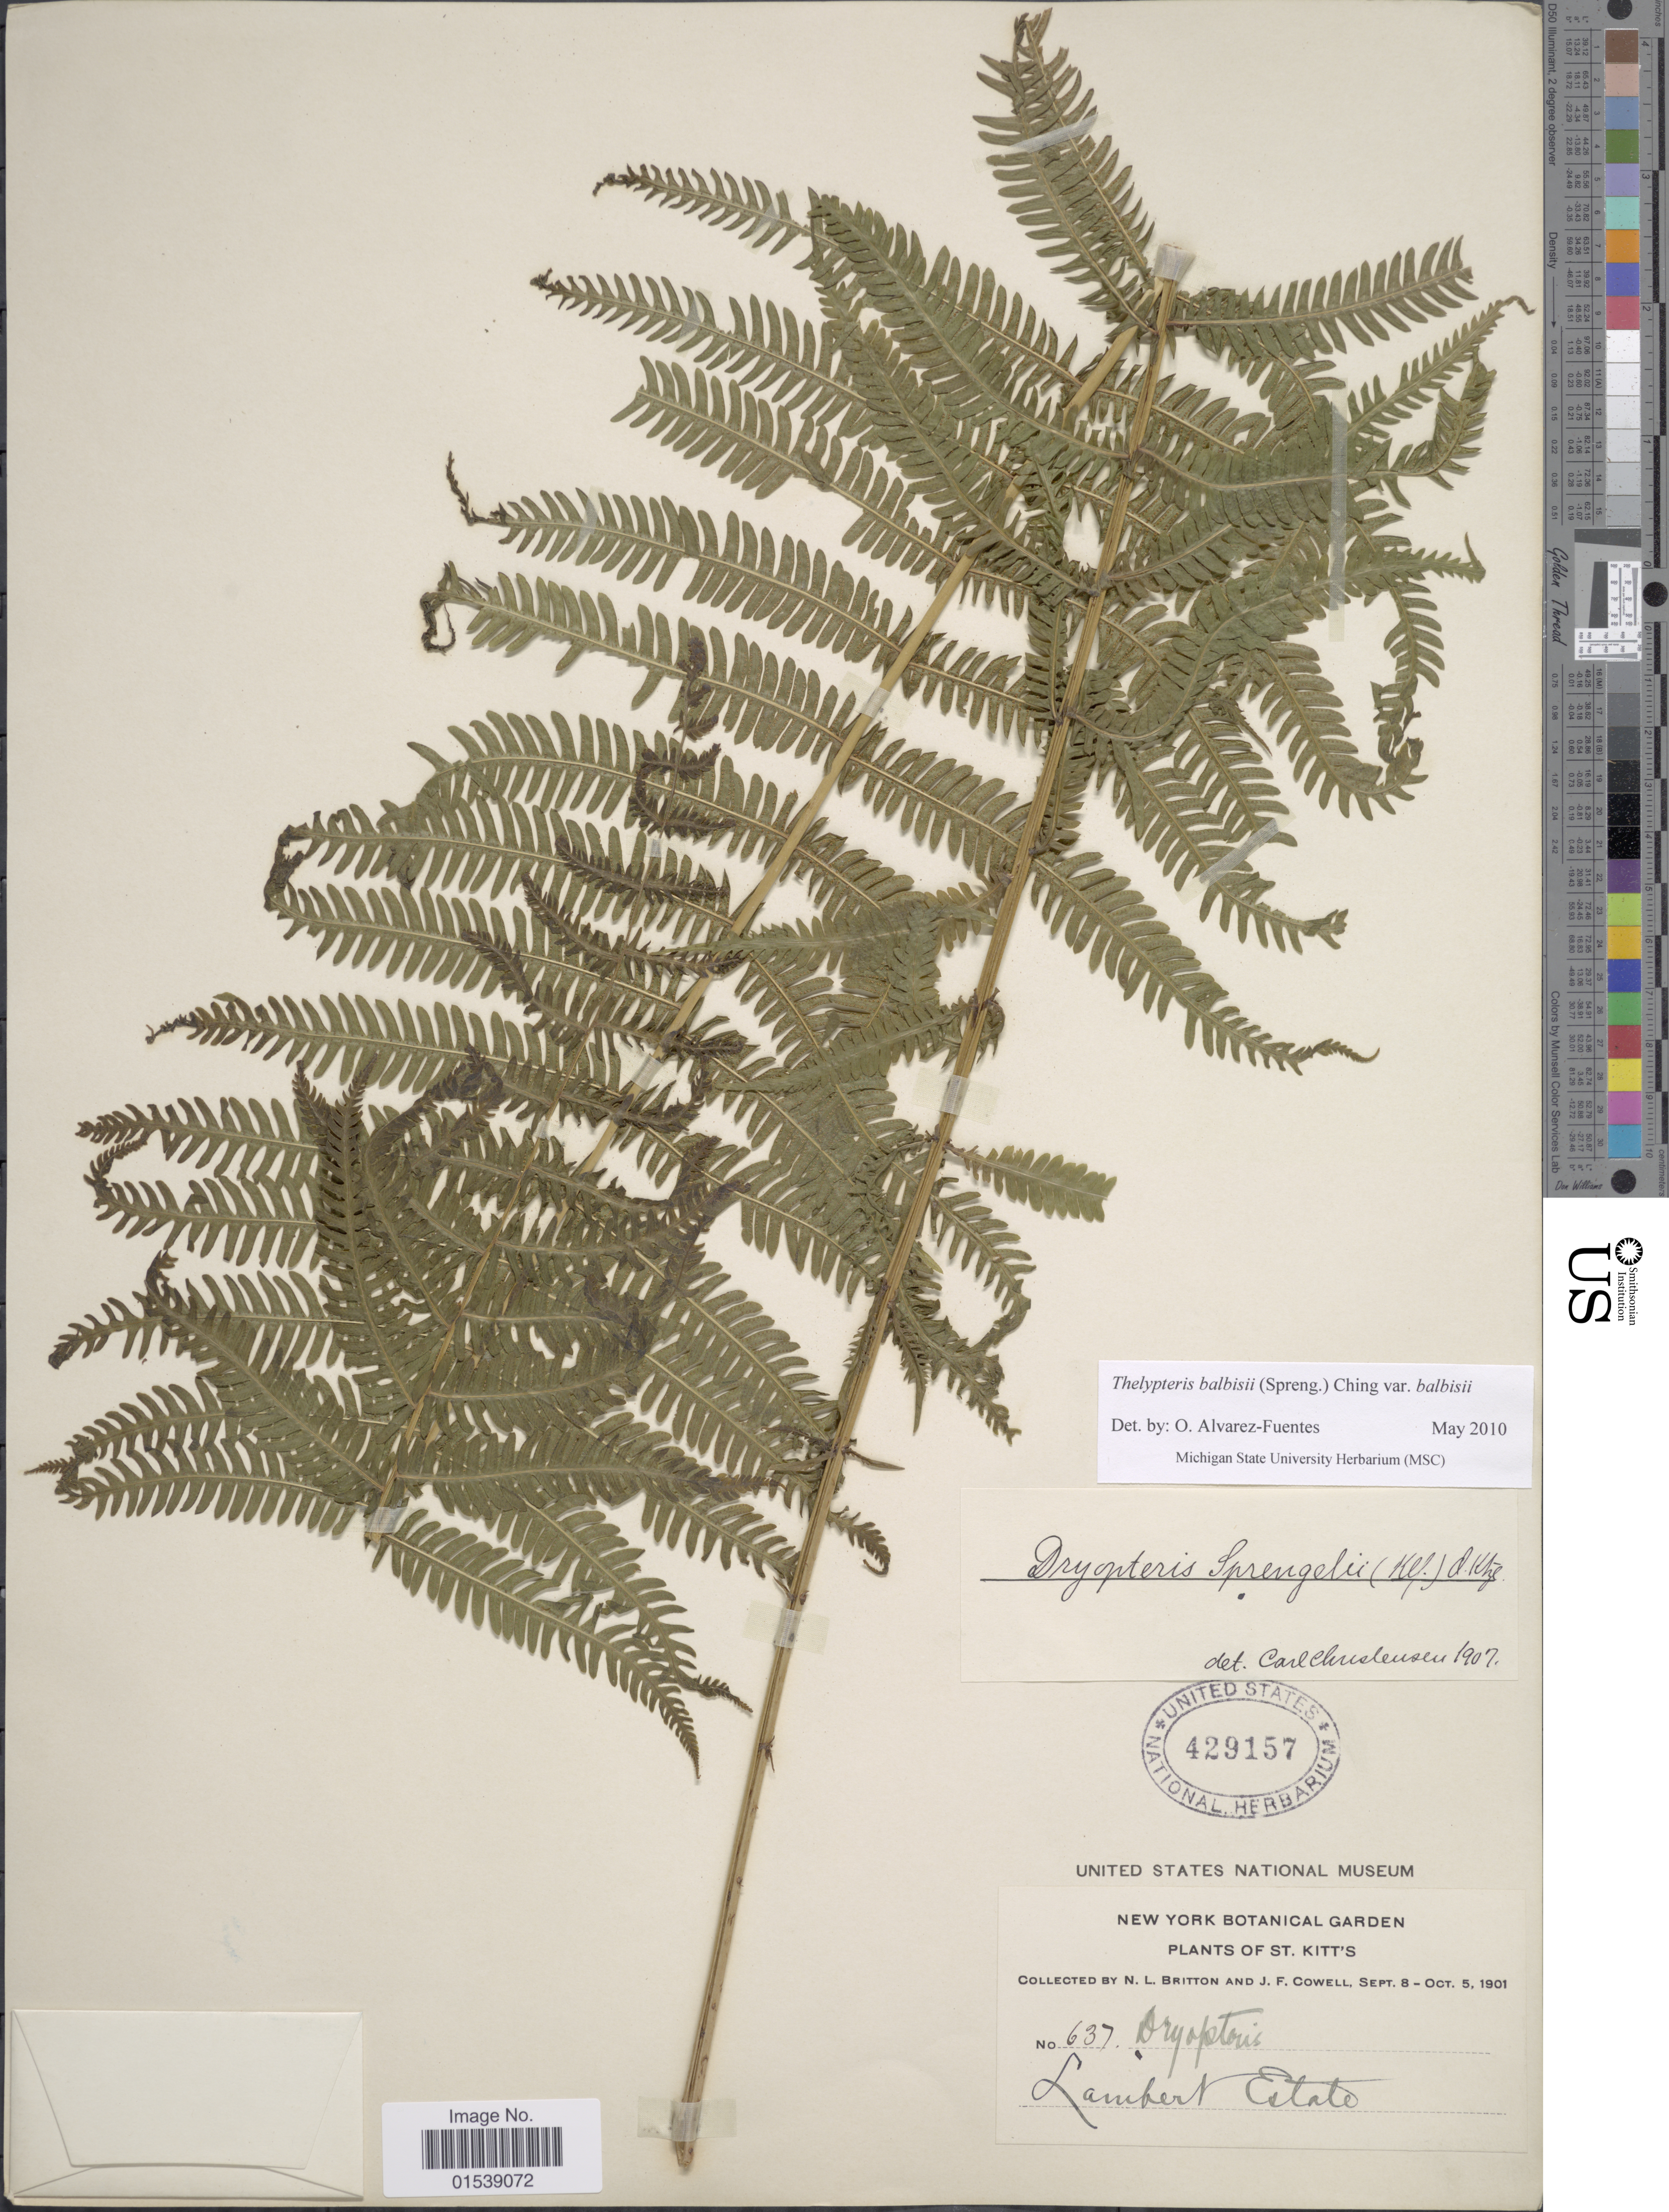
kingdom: Plantae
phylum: Tracheophyta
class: Polypodiopsida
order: Polypodiales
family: Thelypteridaceae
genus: Amauropelta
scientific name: Amauropelta balbisii (Spreng.) comb. nov., ined. 2015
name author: (Spreng.)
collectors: N. Britton & J. F. Cowell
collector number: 637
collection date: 1901-09-08/1901-10-05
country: St. Christopher-Nevis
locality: St. Kitt's, Lambert Estate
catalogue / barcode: US 429157